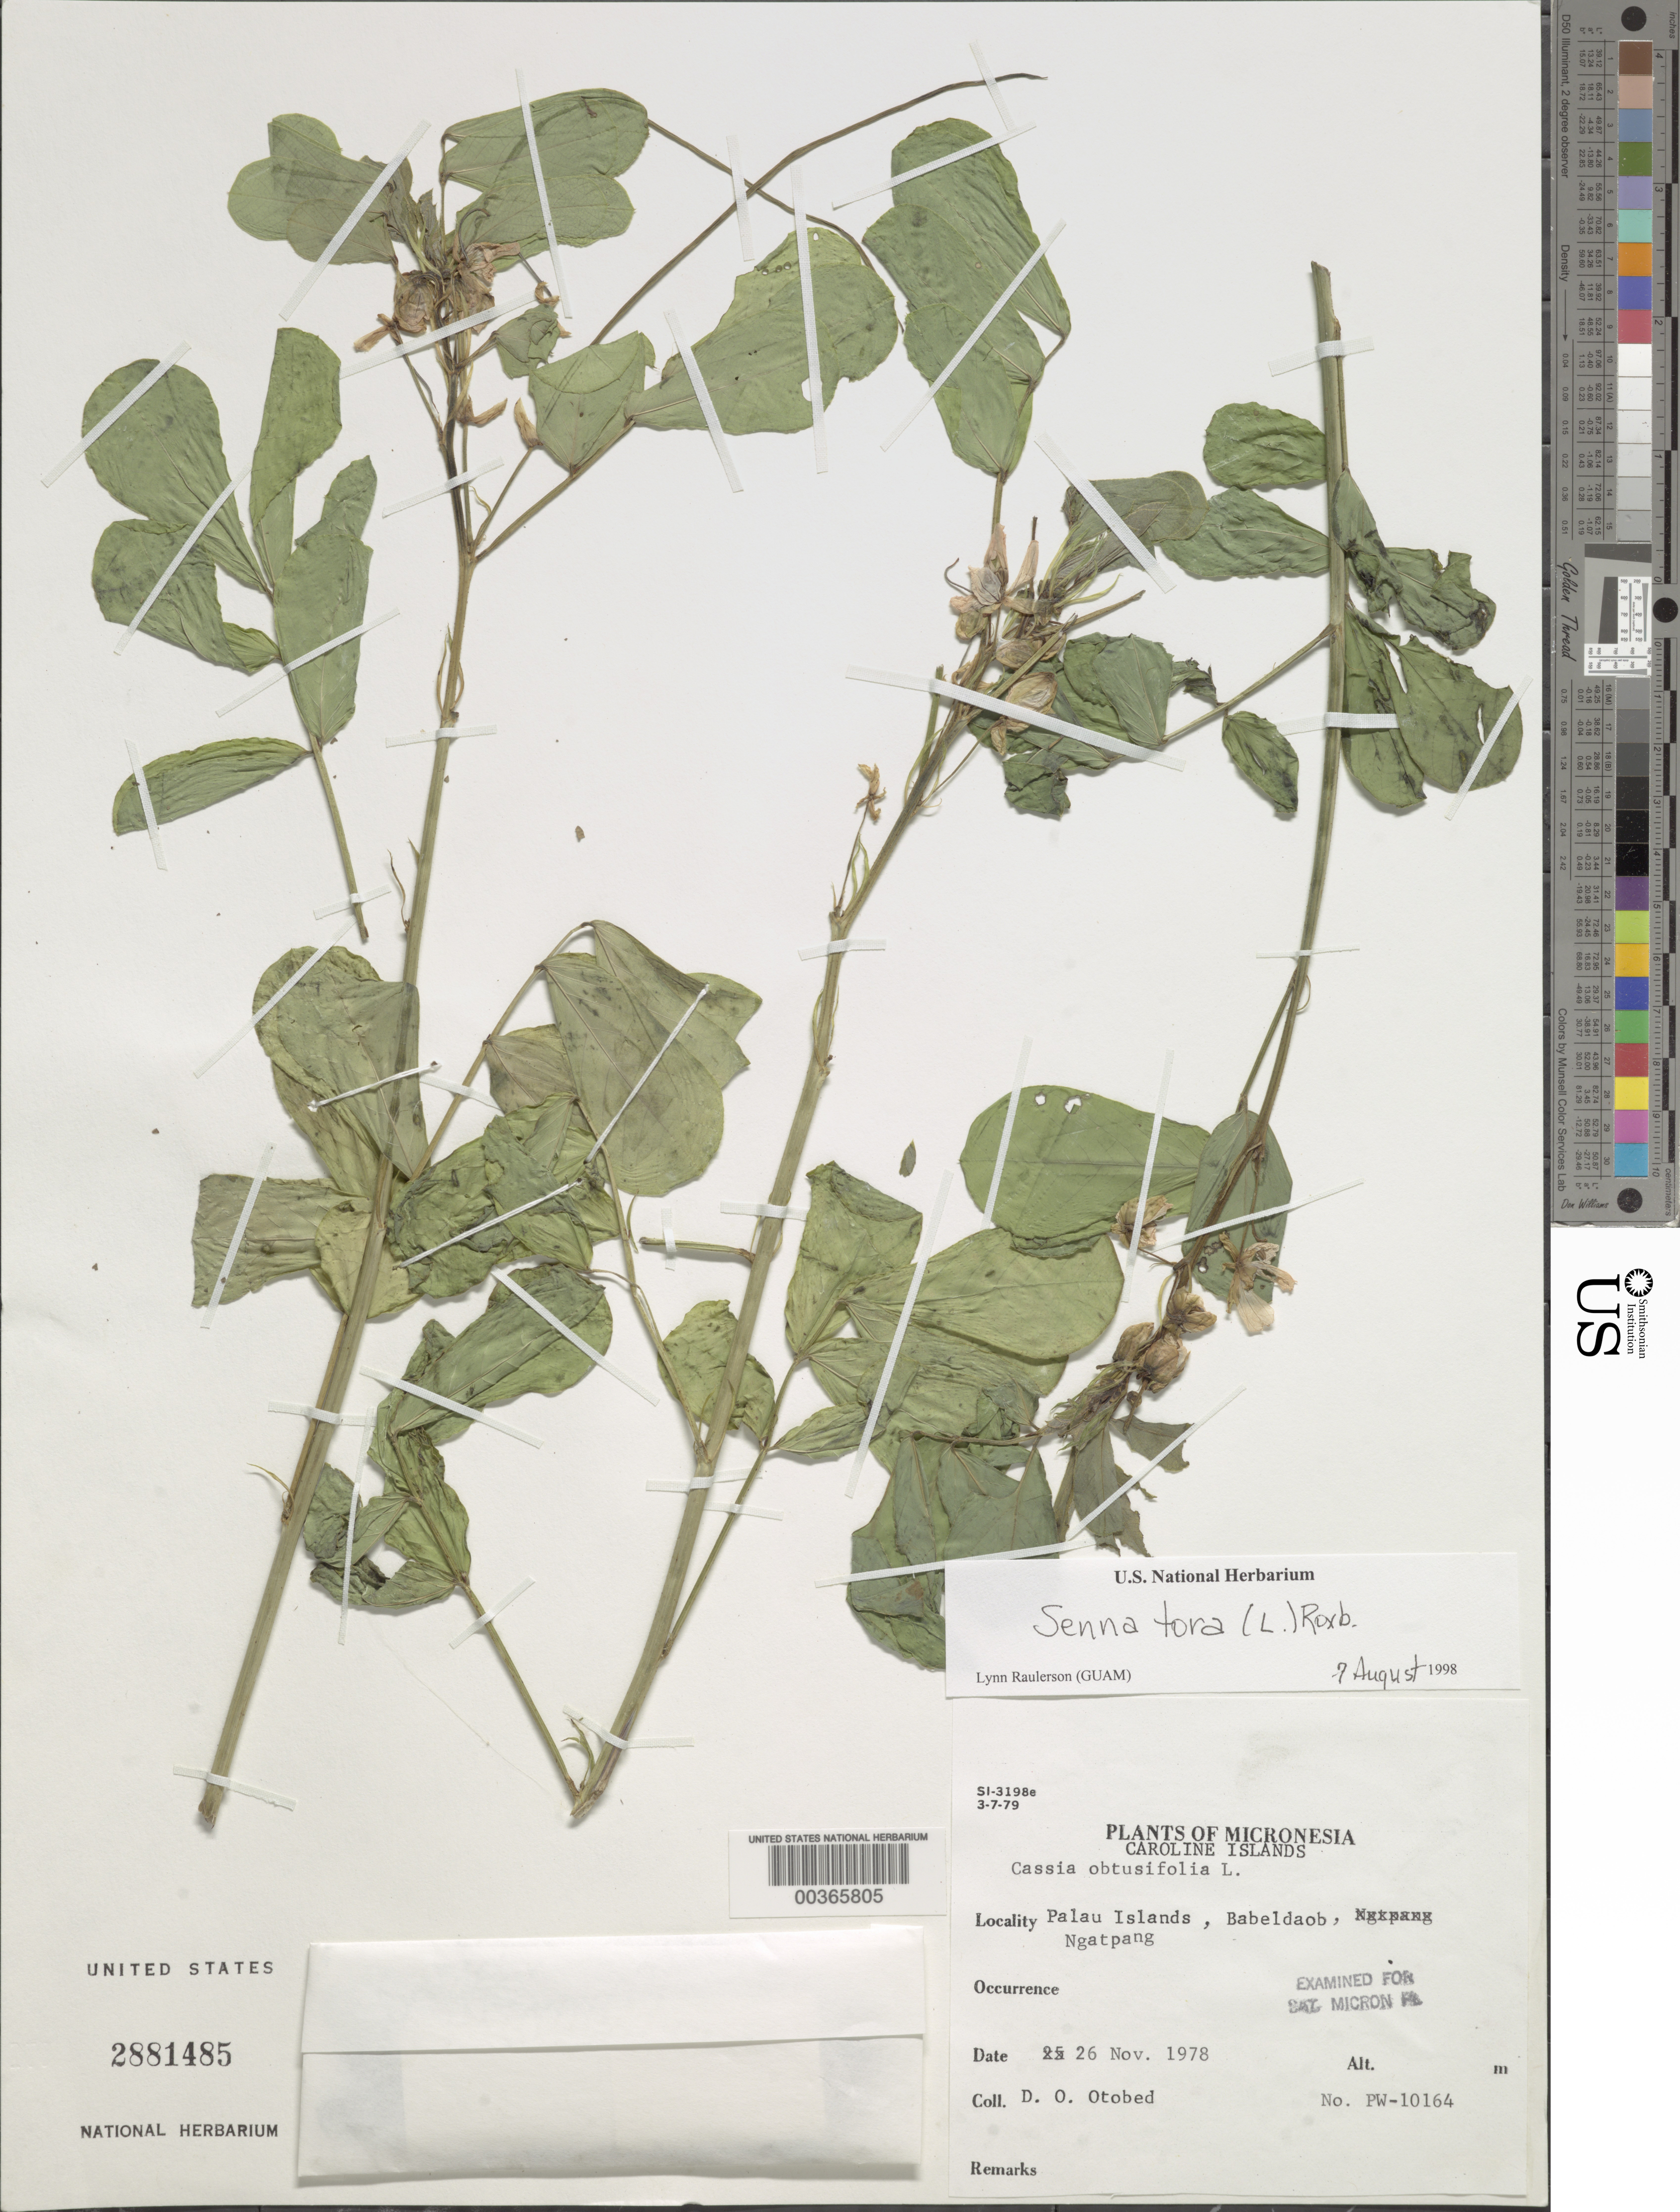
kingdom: Plantae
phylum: Tracheophyta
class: Magnoliopsida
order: Fabales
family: Fabaceae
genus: Senna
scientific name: Senna tora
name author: (L.) Roxb.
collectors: D. O. Otobed & E. Esfandiari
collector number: Pw-10164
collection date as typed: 26 Nov 1978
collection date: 1978-11-26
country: Palau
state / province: Ngatpang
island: Babeldaob [Babelthuap]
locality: Ngatpang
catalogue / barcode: US 2881485